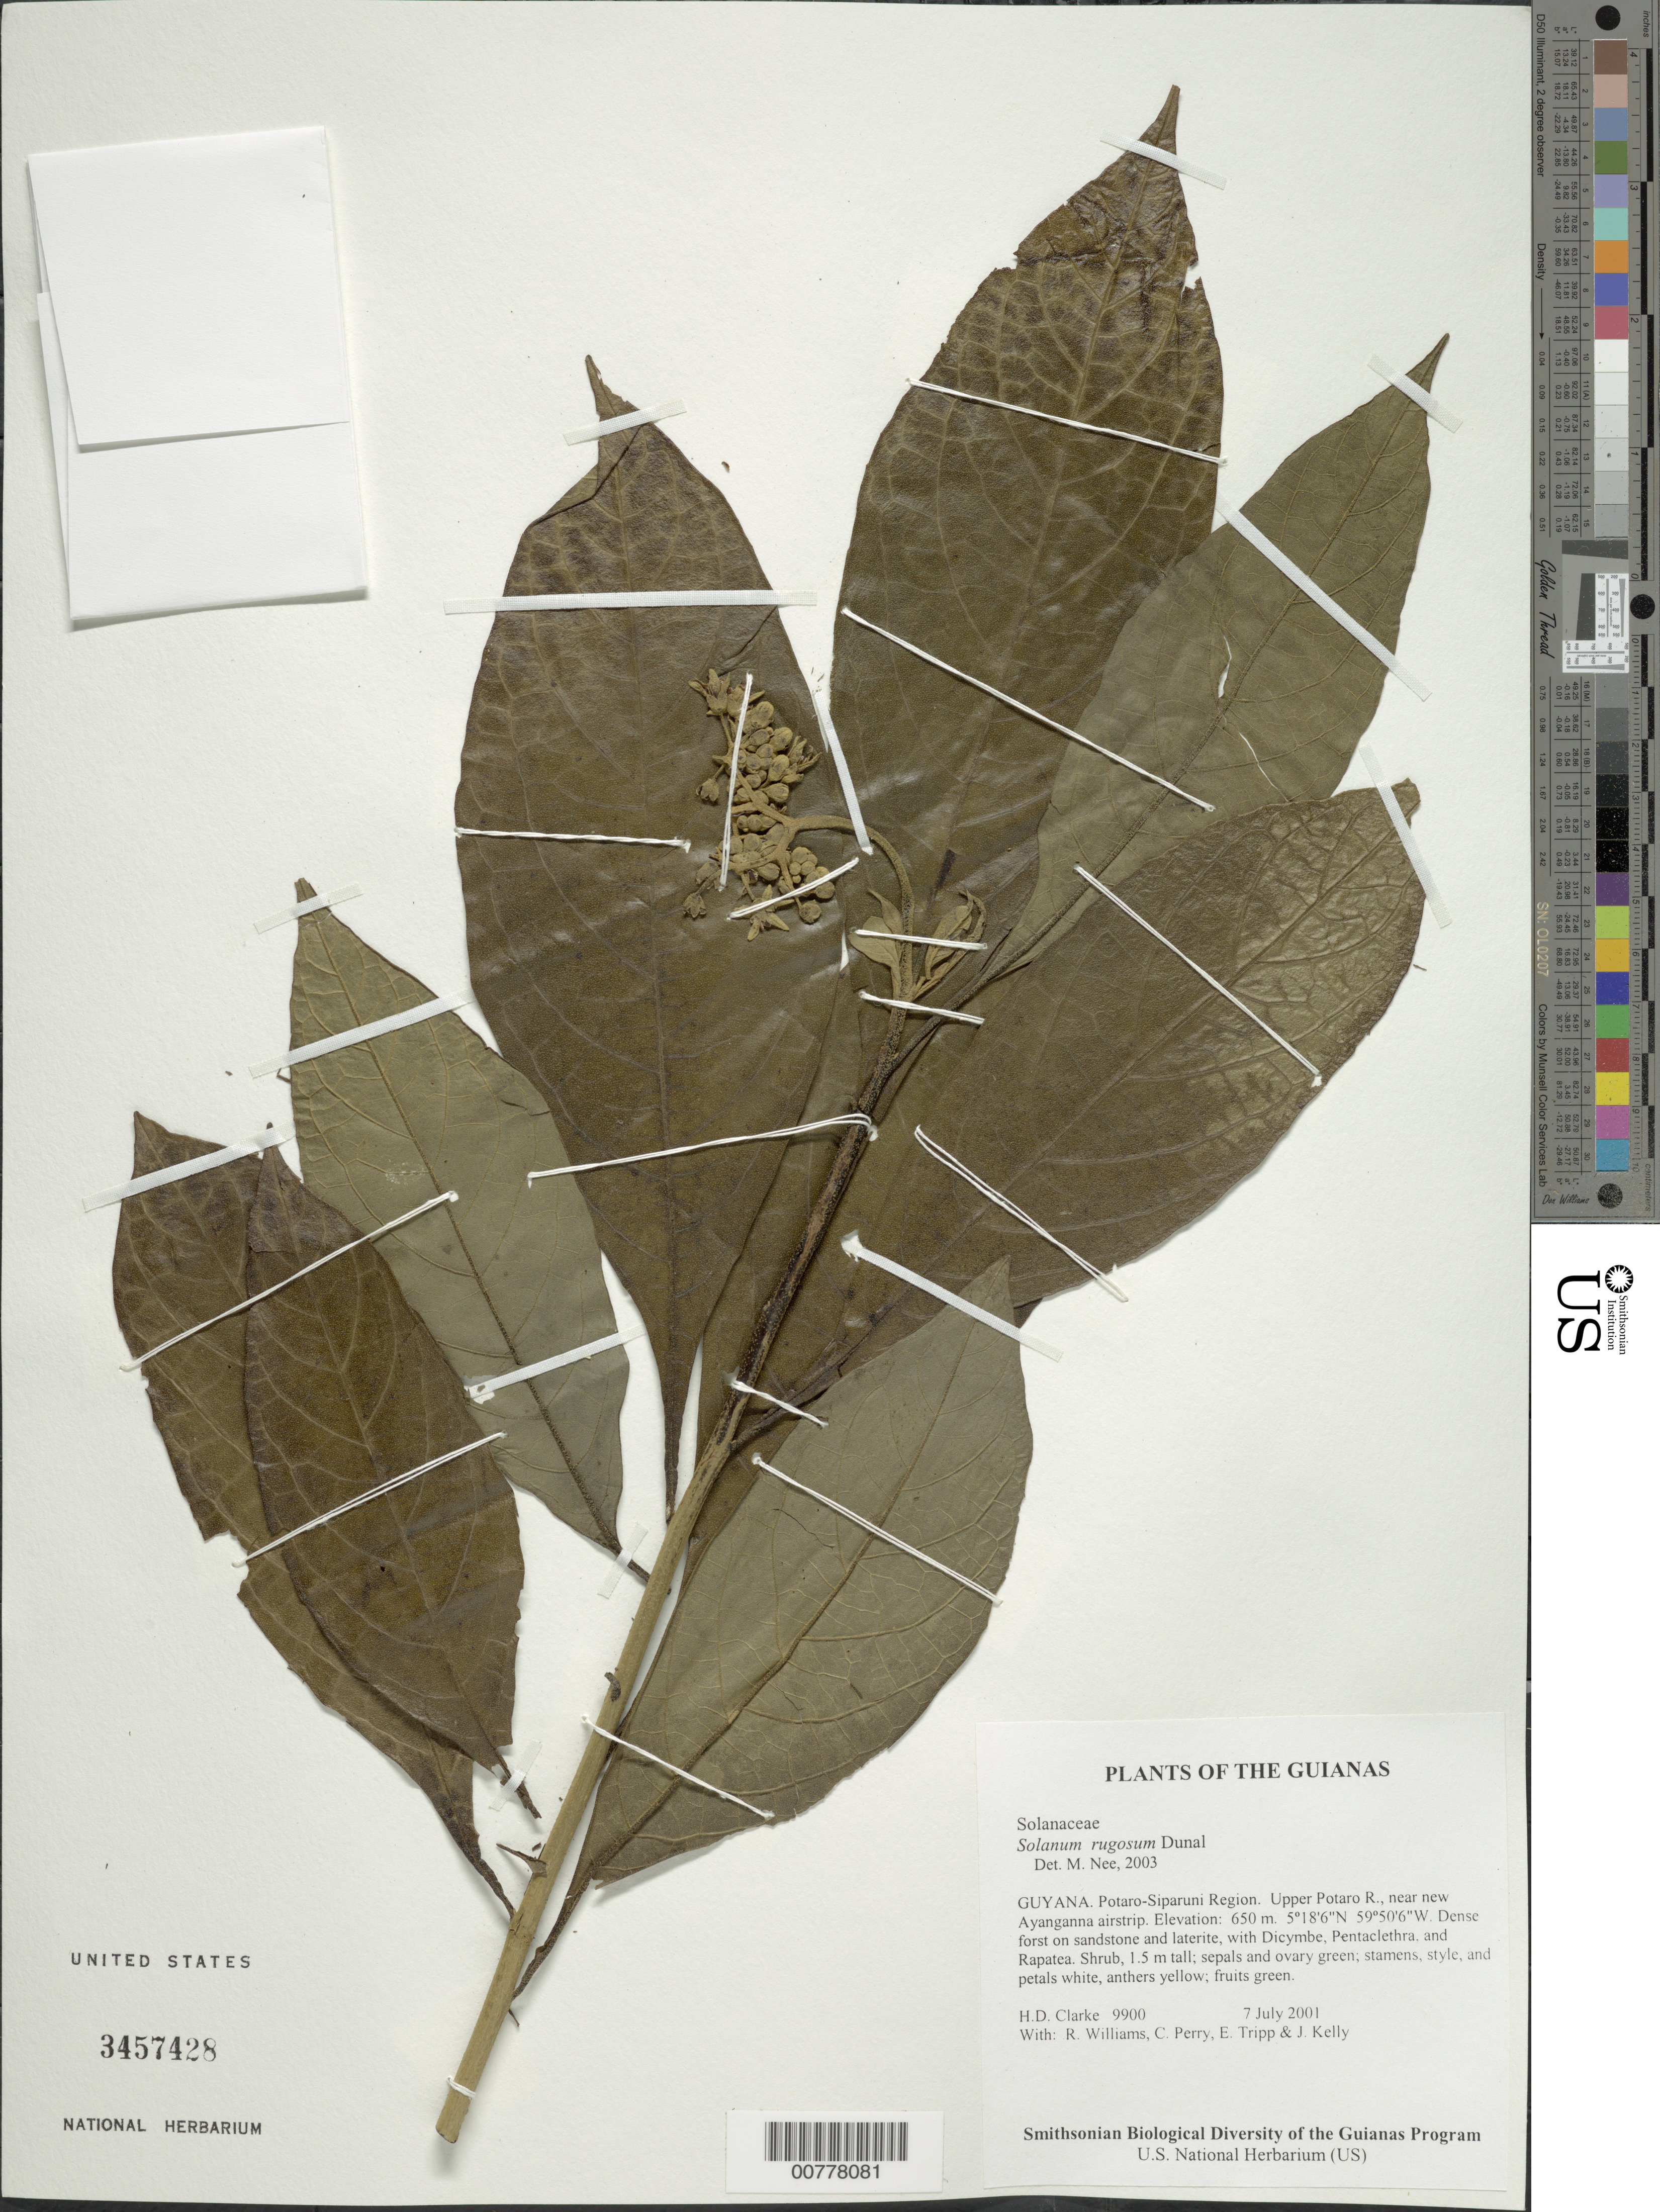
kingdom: Plantae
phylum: Tracheophyta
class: Magnoliopsida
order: Solanales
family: Solanaceae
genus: Solanum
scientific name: Solanum rugosum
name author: Dunal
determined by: Nee, Michael H.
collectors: H. D. Clarke, R. Williams, C. Perry, E. Tripp & J. Kelly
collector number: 9900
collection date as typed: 7 Jul 2001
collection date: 2001-07-07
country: Guyana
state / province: Potaro-Siparuni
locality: Upper Potaro R., near new Ayanganna airstrip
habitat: Dense forest on sandstone and laterite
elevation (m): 650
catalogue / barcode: US 3457428